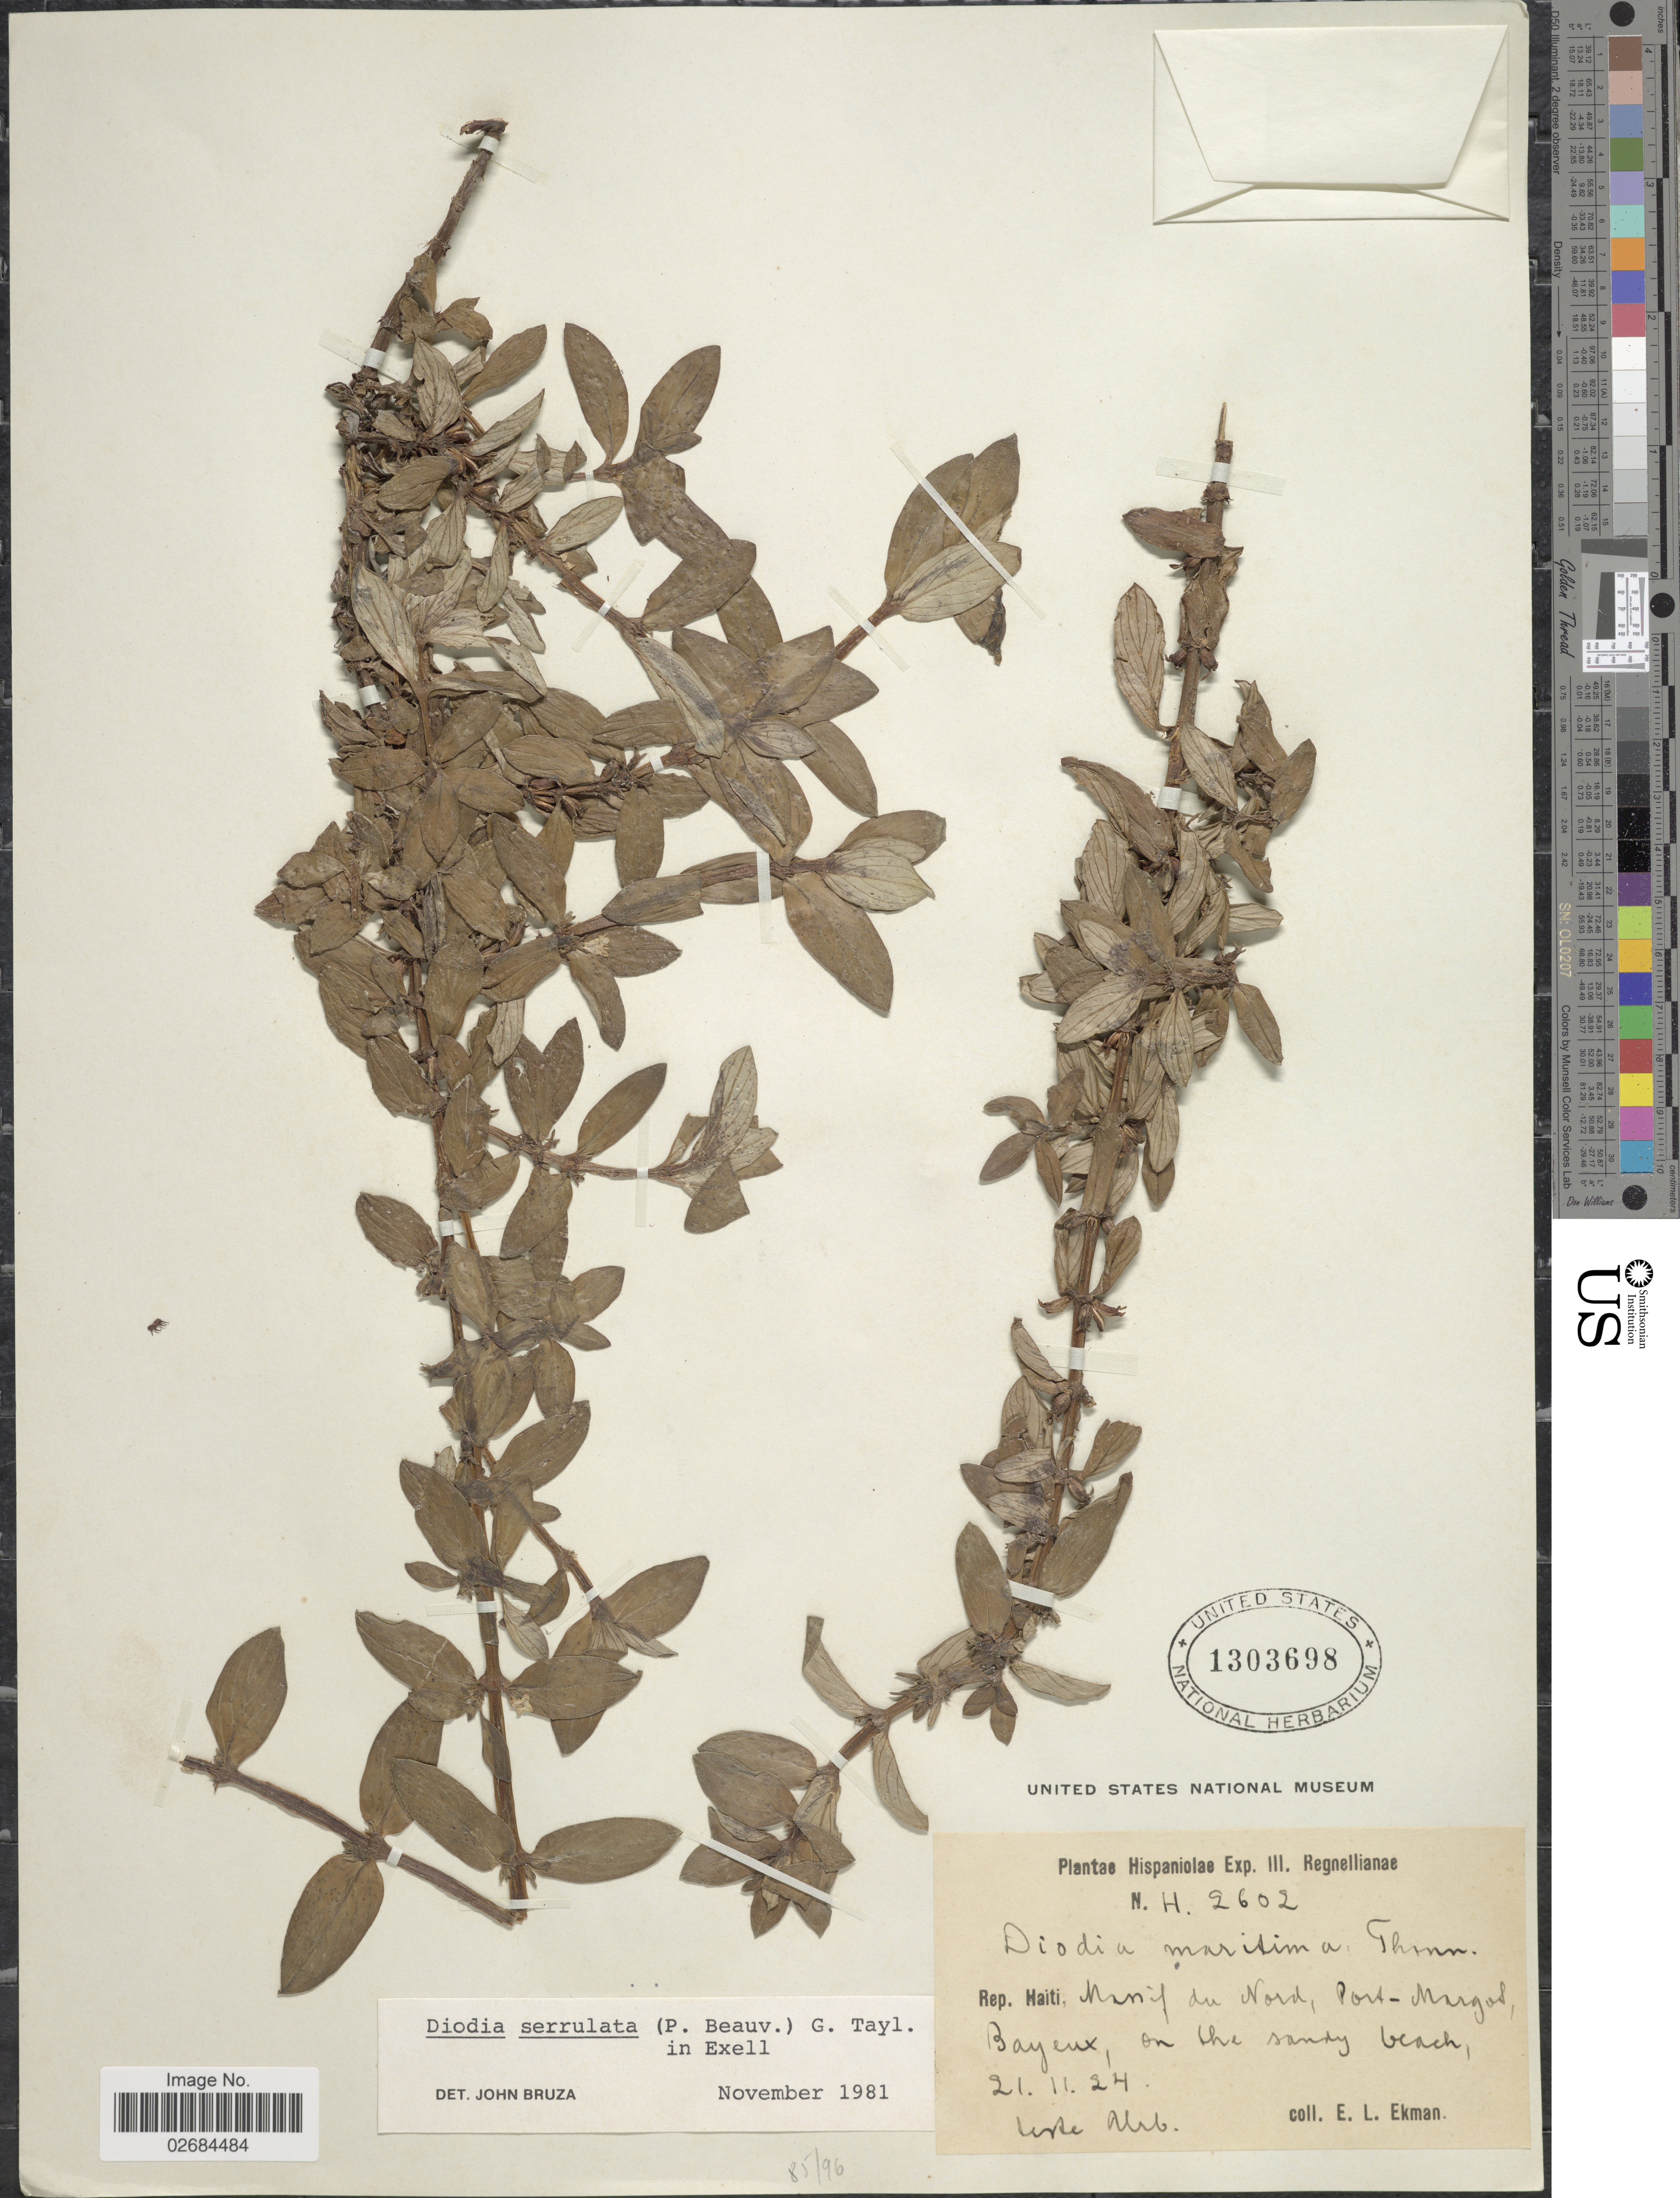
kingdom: Plantae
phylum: Tracheophyta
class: Magnoliopsida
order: Gentianales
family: Rubiaceae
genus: Diodia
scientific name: Diodia serrulata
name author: (P. Beauv.) G. Taylor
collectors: E. L. Ekman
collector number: H.2602*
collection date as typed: Transcribed d/m/y: 21/11/24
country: Haiti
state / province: Nord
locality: Hispaniolae. Massif du Nord, Port Marigot, Bayeaux.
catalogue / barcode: US 1303698